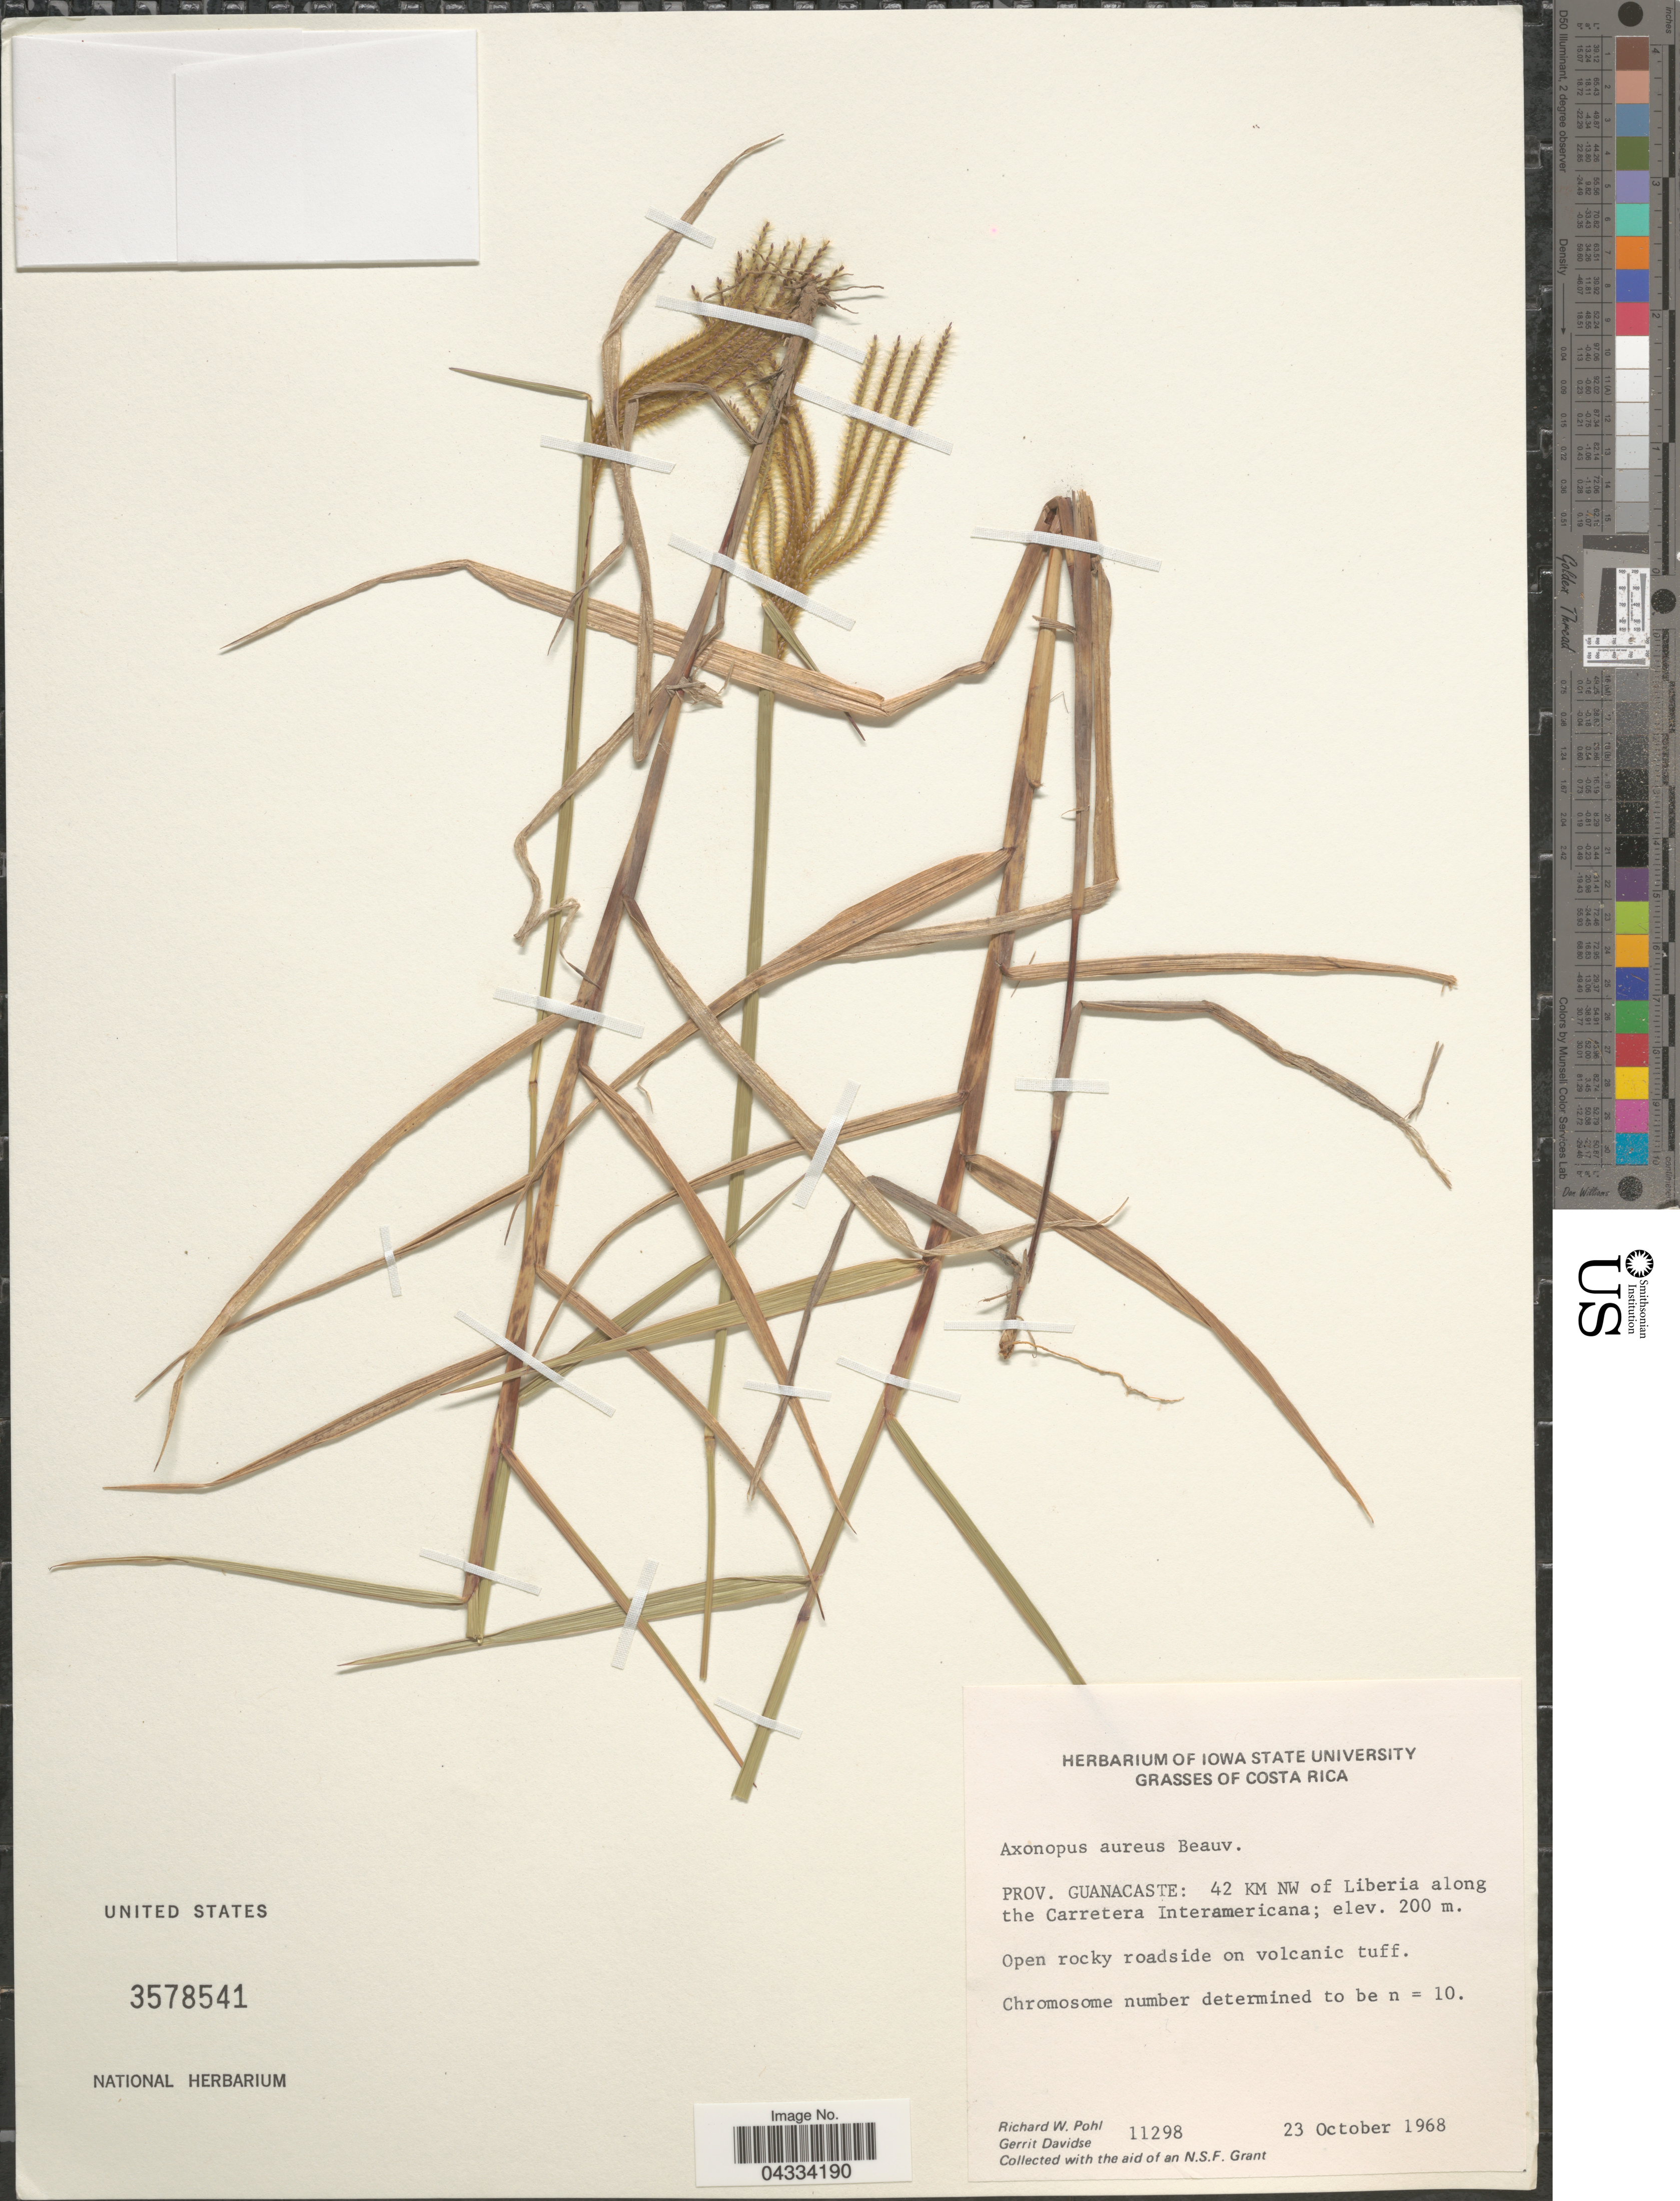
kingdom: Plantae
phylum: Tracheophyta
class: Liliopsida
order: Poales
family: Poaceae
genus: Axonopus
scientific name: Axonopus aureus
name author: P. Beauv.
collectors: R. W. Pohl & G. Davidse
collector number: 11298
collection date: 1968-10-23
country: Costa Rica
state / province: Guanacaste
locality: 42 KM NW of Liberia along the Carretera Interamericana.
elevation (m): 200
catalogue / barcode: US 3578541